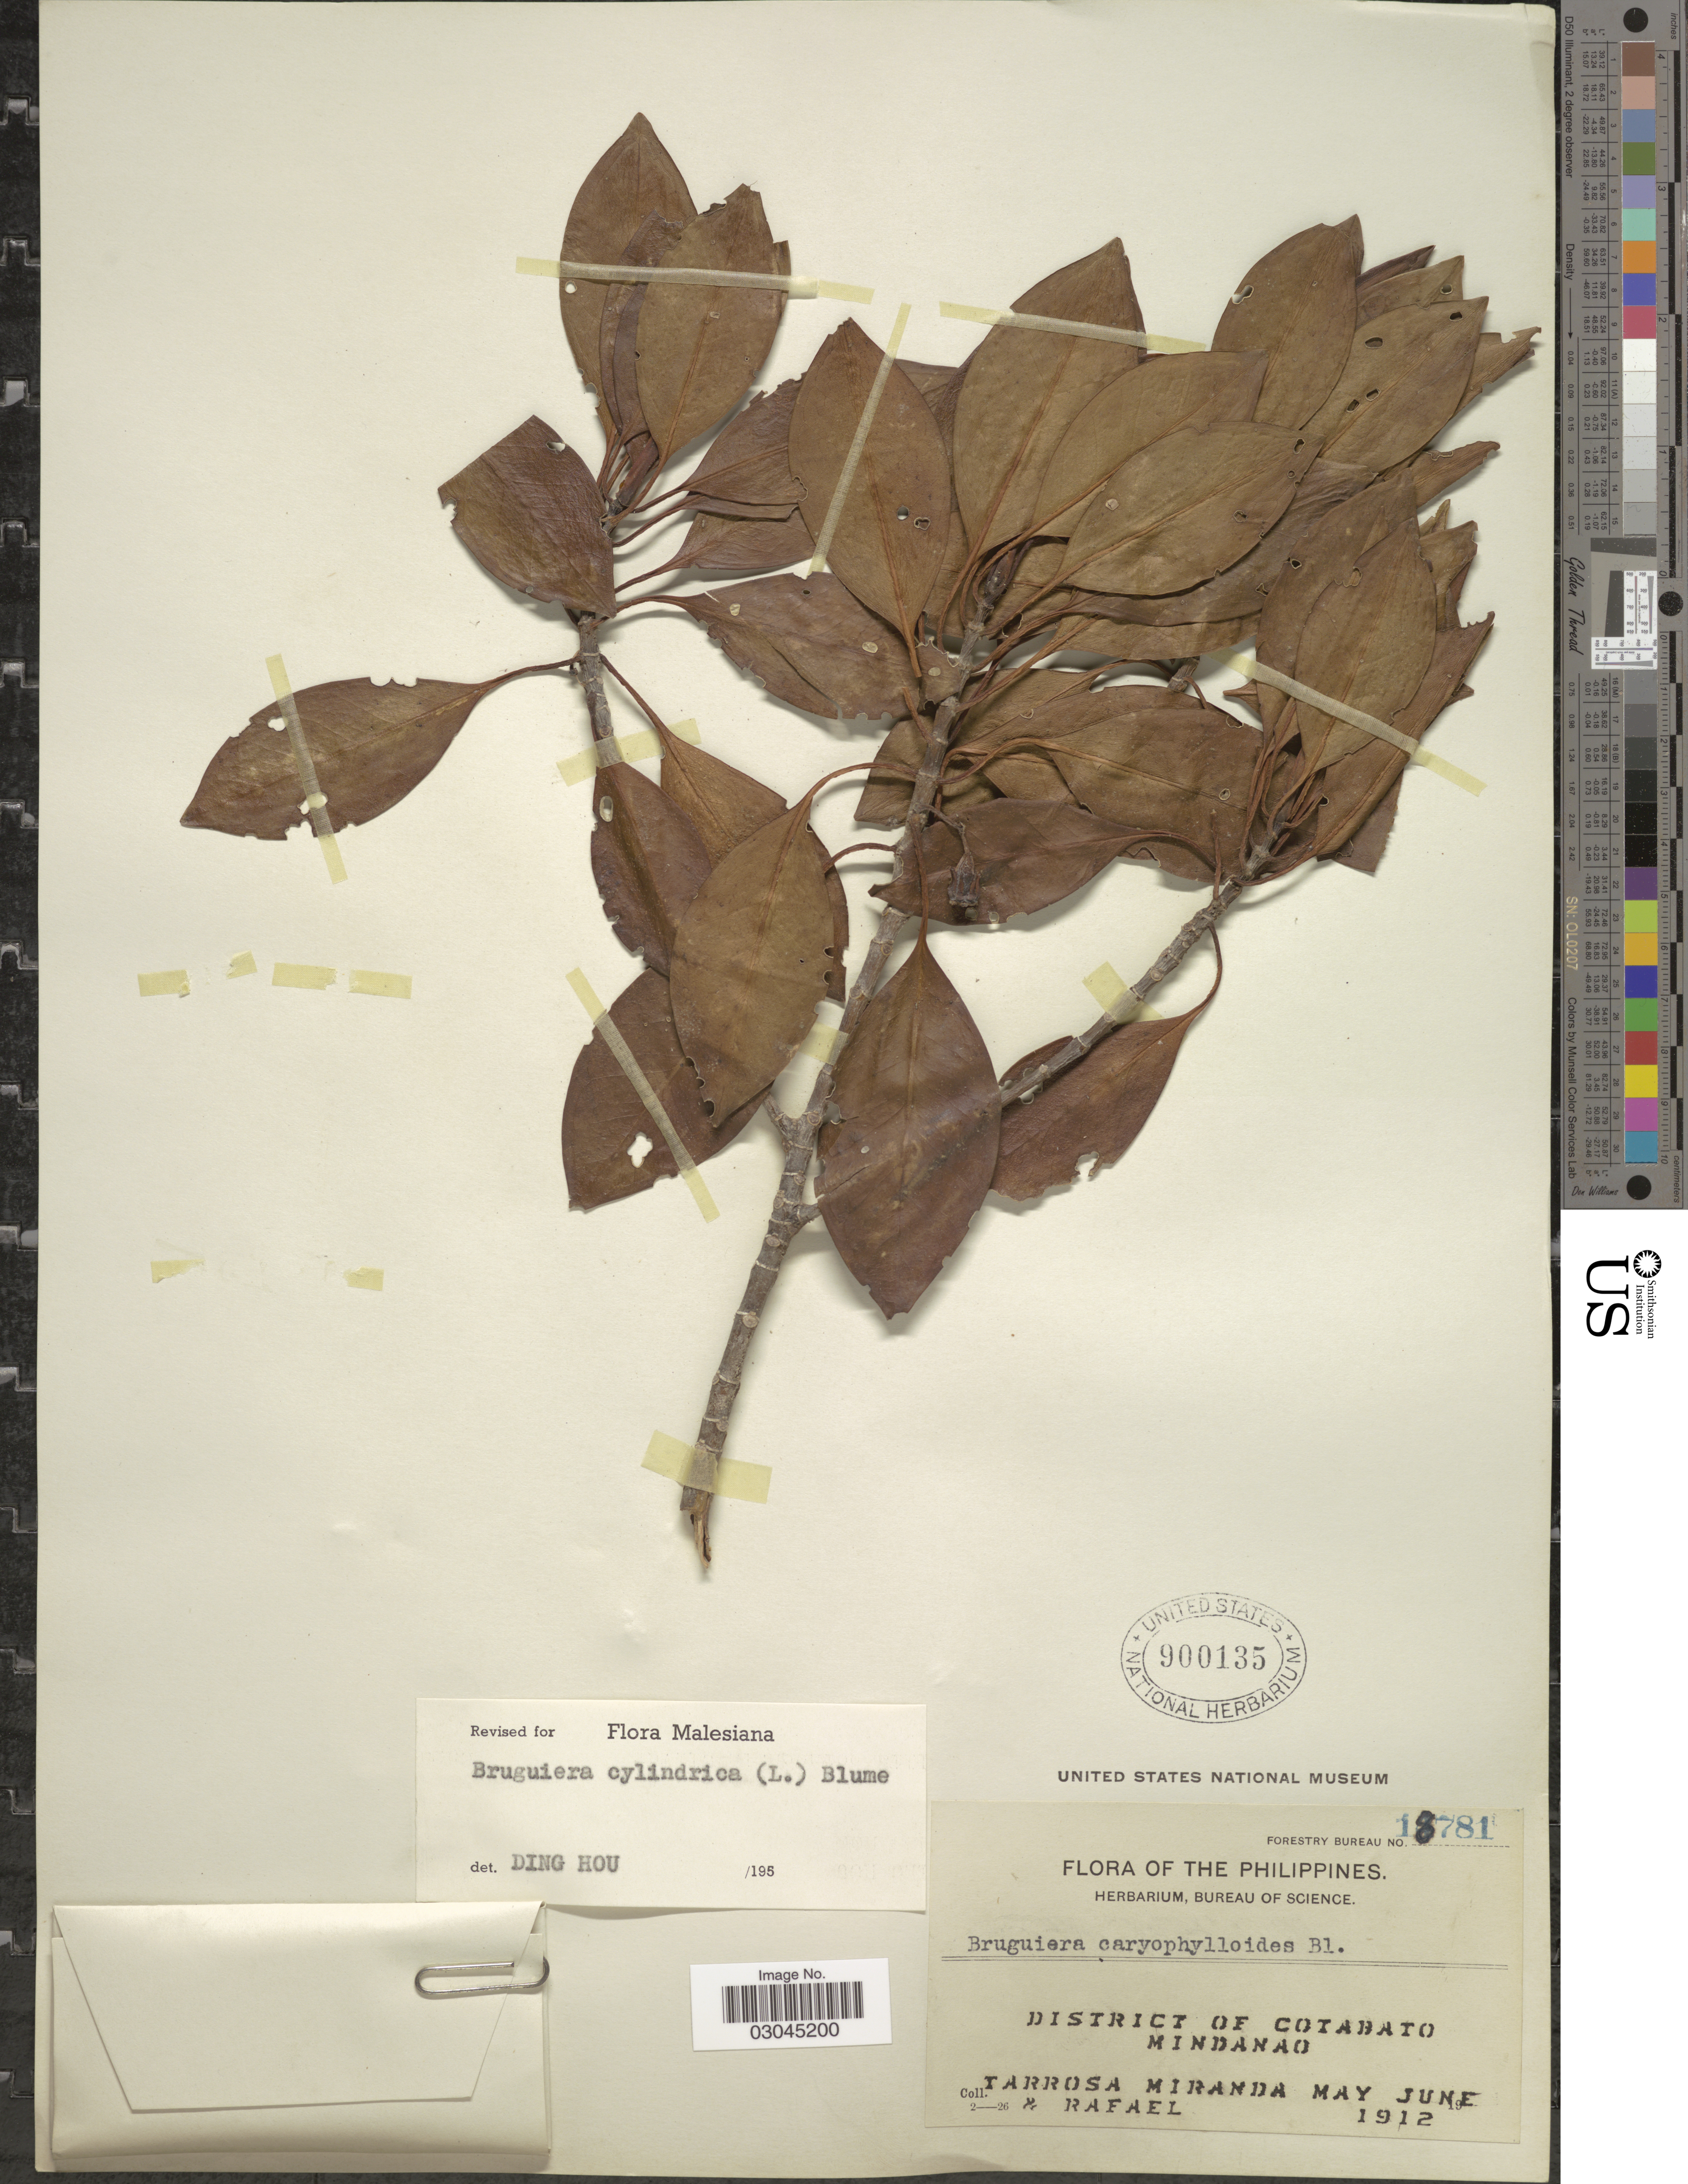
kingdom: Plantae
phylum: Tracheophyta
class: Magnoliopsida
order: Malpighiales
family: Rhizophoraceae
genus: Bruguiera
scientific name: Bruguiera cylindrica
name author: (L.) Blume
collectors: Tarrosa, Miranda & Rafael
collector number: Forestry Bureau 18781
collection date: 1912-05/1912-06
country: Philippines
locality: District of Cotabato. Mindanao.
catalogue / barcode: US 900135